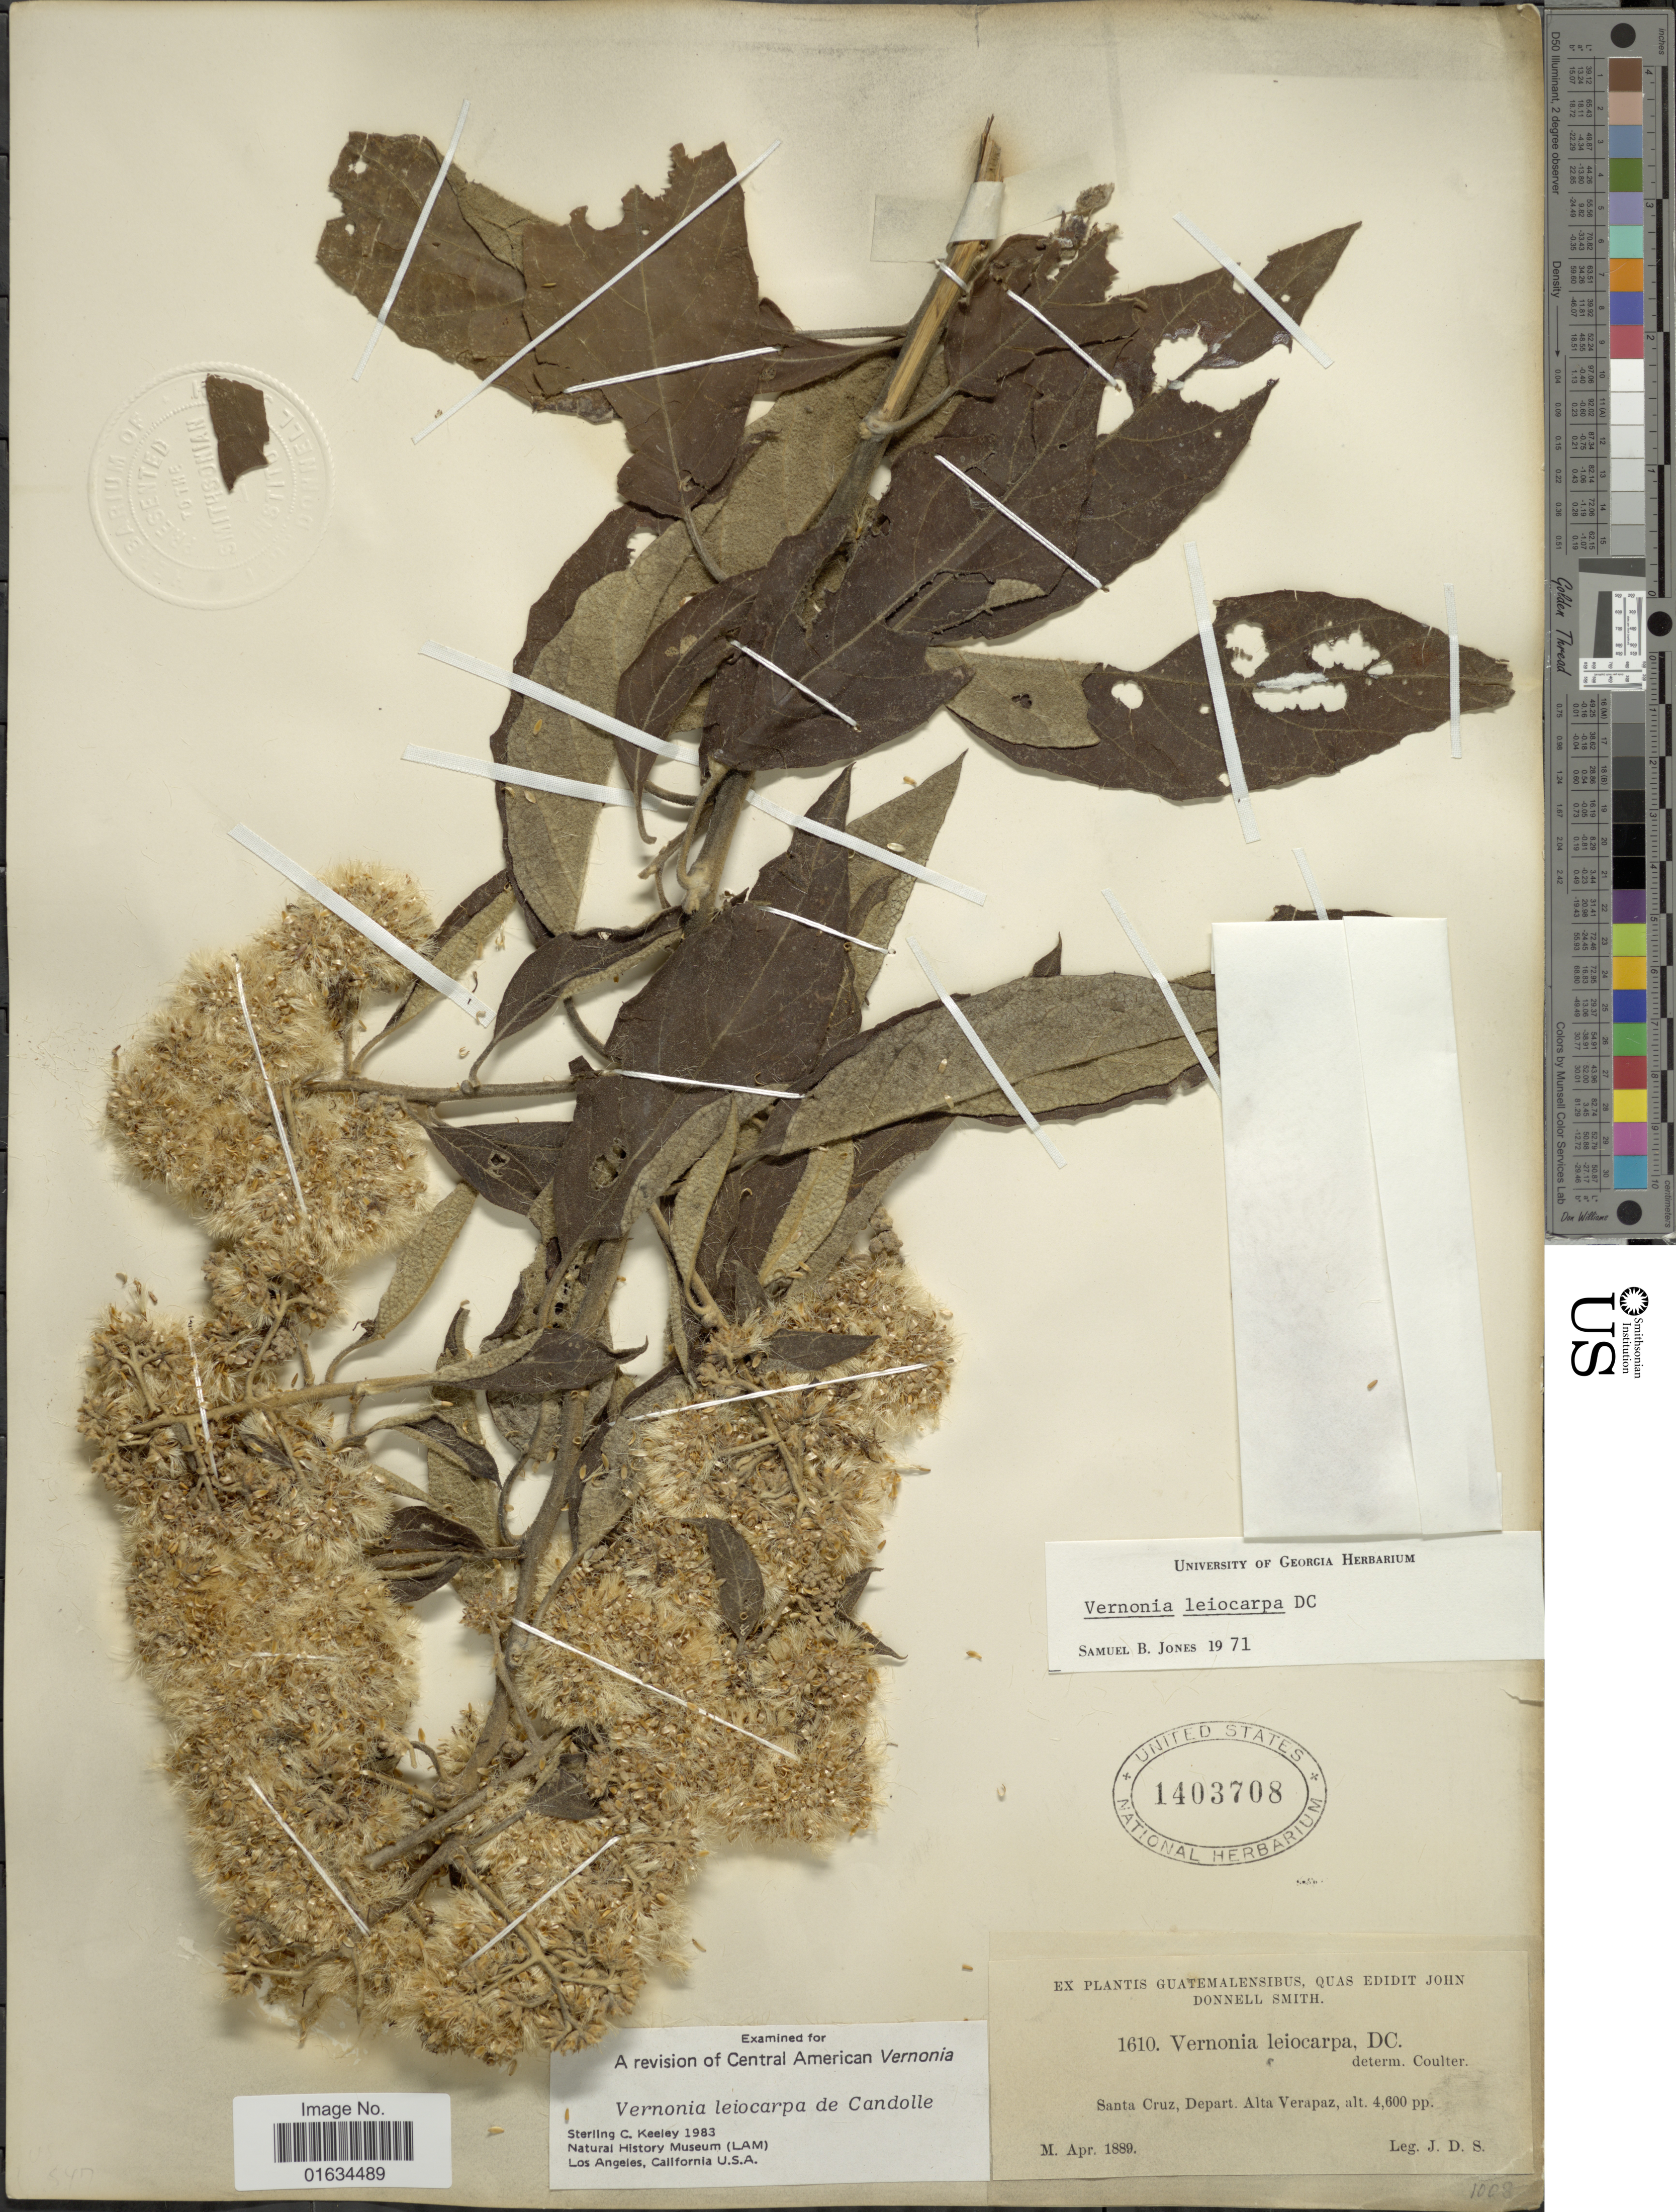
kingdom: Plantae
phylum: Tracheophyta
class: Magnoliopsida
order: Asterales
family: Asteraceae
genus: Eremosis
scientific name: Eremosis leiocarpa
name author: (DC.) Gleason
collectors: J. Donnell Smith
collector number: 1610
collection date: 1889-04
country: Guatemala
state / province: Alta Verapaz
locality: Santa Cruz, Depart. Alta Verapaz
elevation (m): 1402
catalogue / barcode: US 1403708